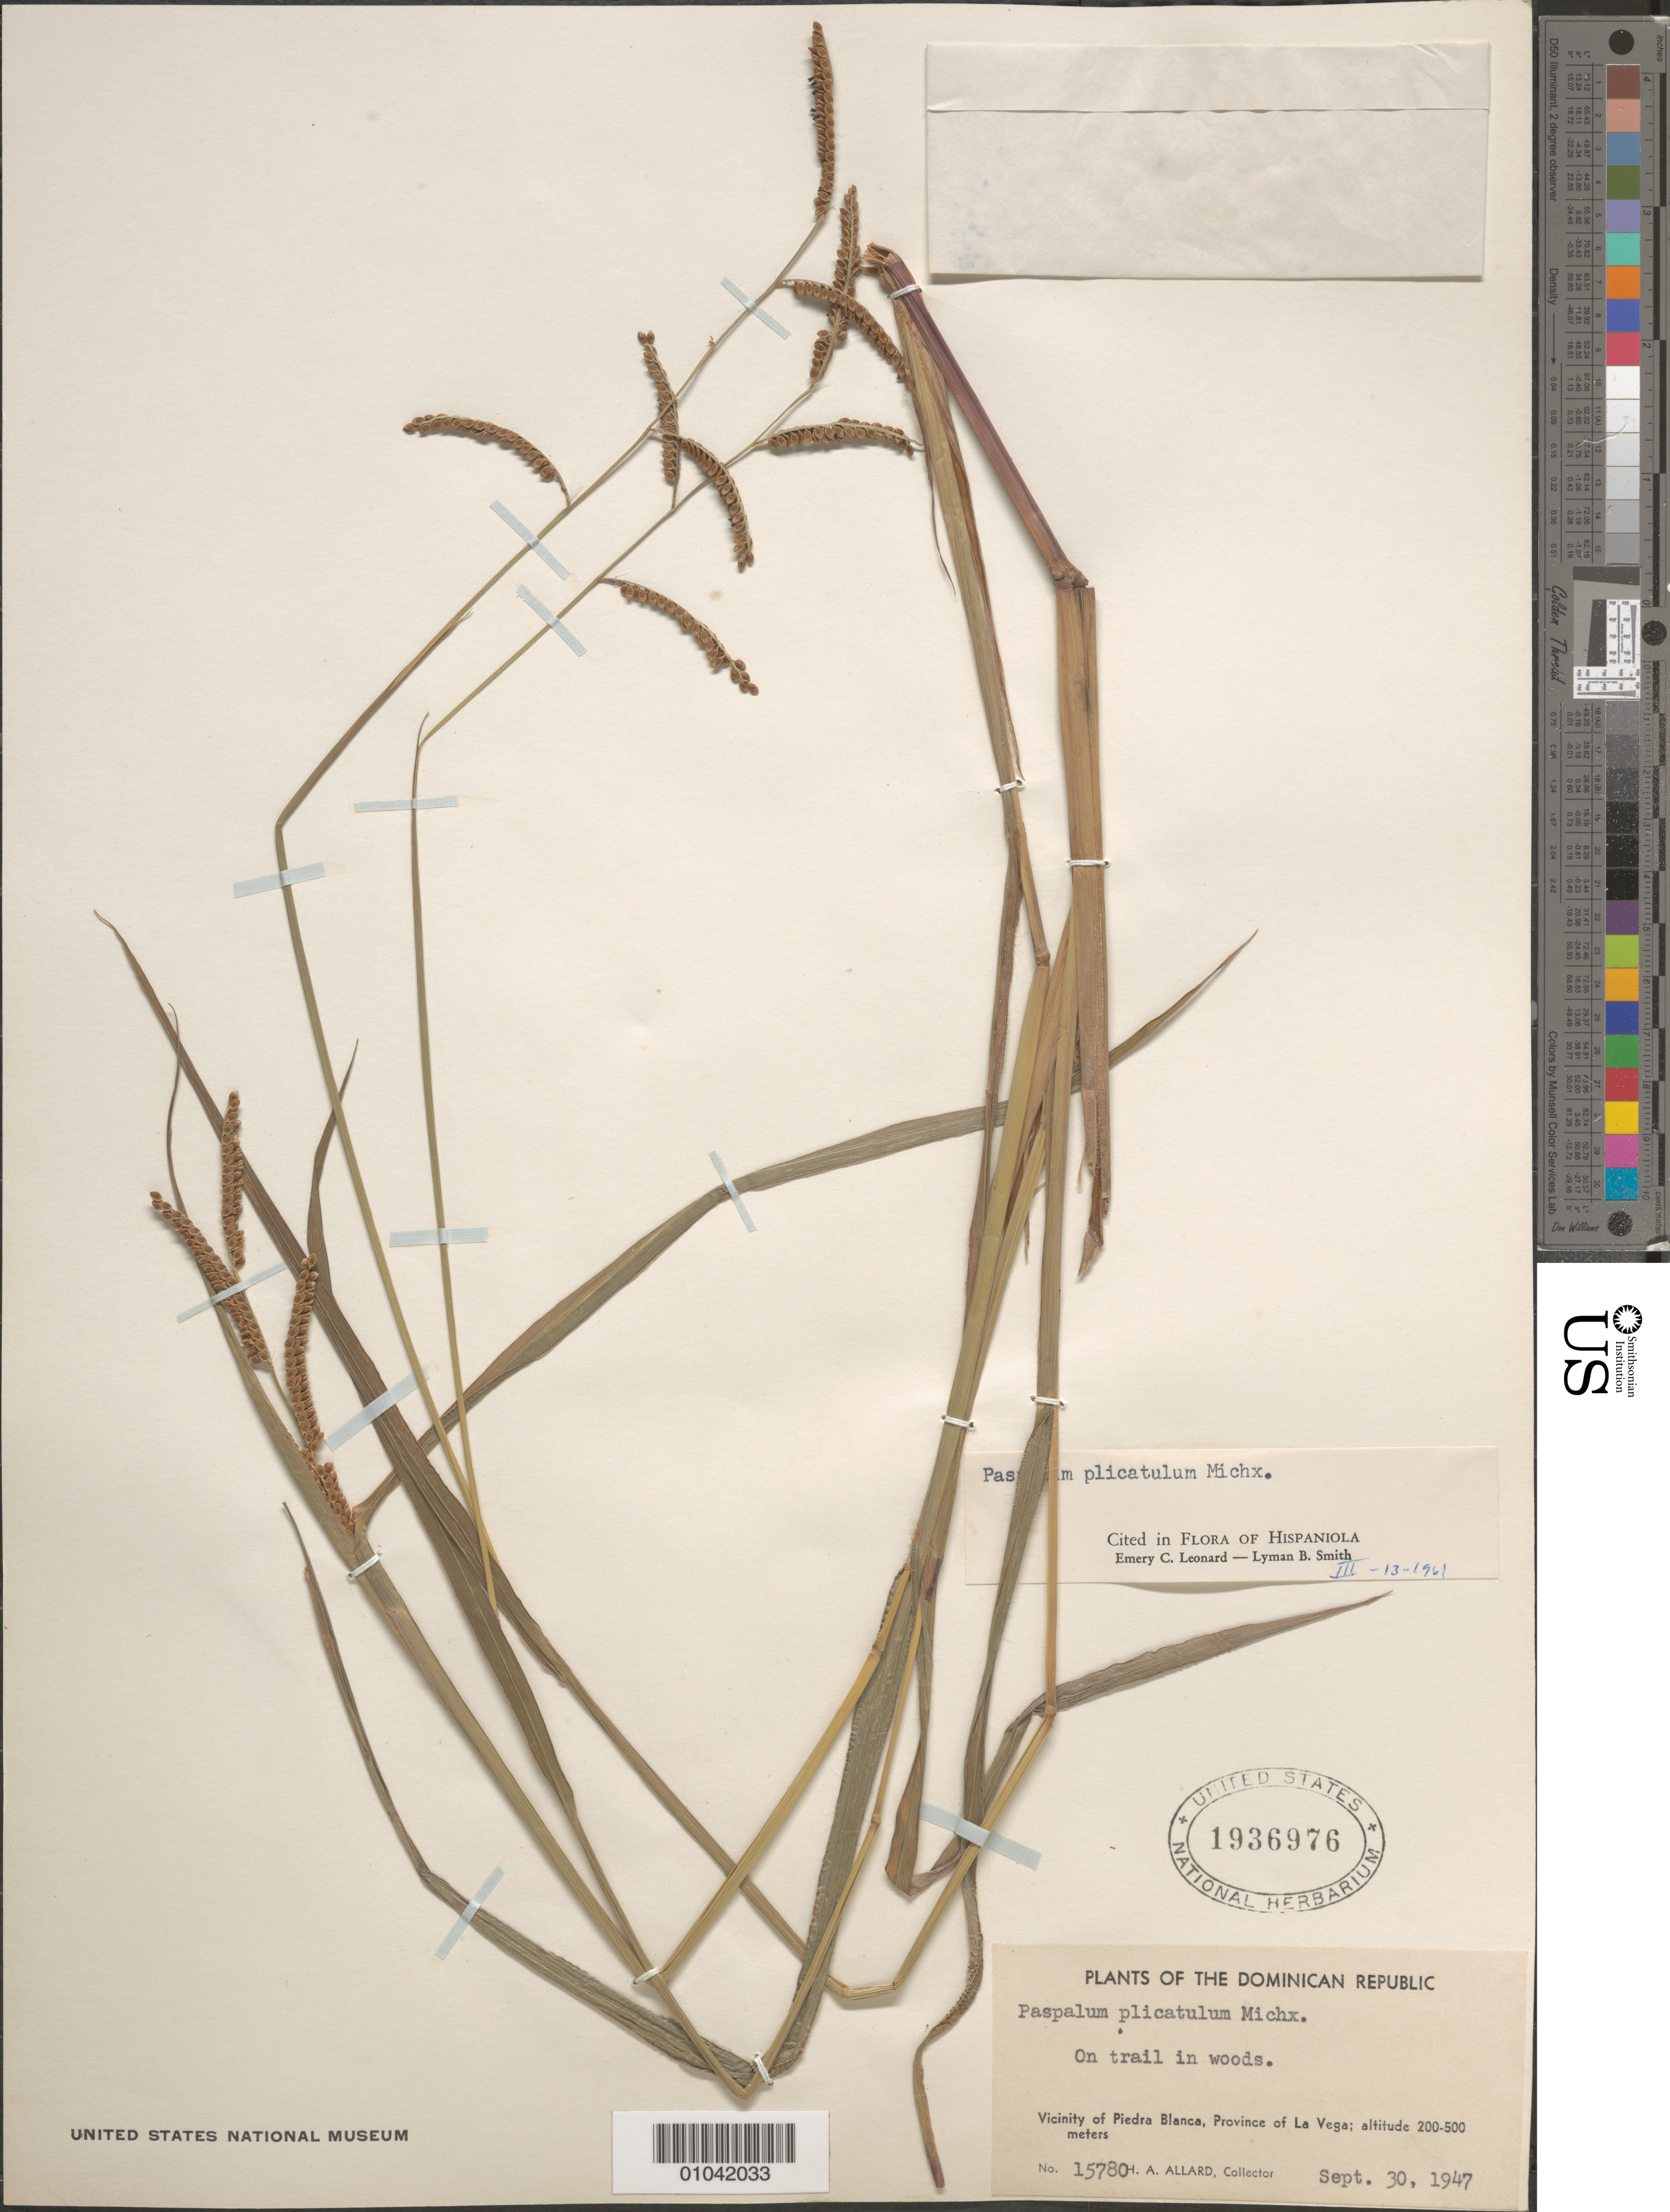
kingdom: Plantae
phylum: Tracheophyta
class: Liliopsida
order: Poales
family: Poaceae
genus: Paspalum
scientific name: Paspalum plicatulum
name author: Michx.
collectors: H. A. Allard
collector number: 15780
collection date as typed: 30 Sep 1947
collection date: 1947-09-30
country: Dominican Republic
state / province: La Vega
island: Hispaniola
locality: Vicinity of Piedra Blanca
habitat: on trail in woods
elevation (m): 200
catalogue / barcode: US 1936976